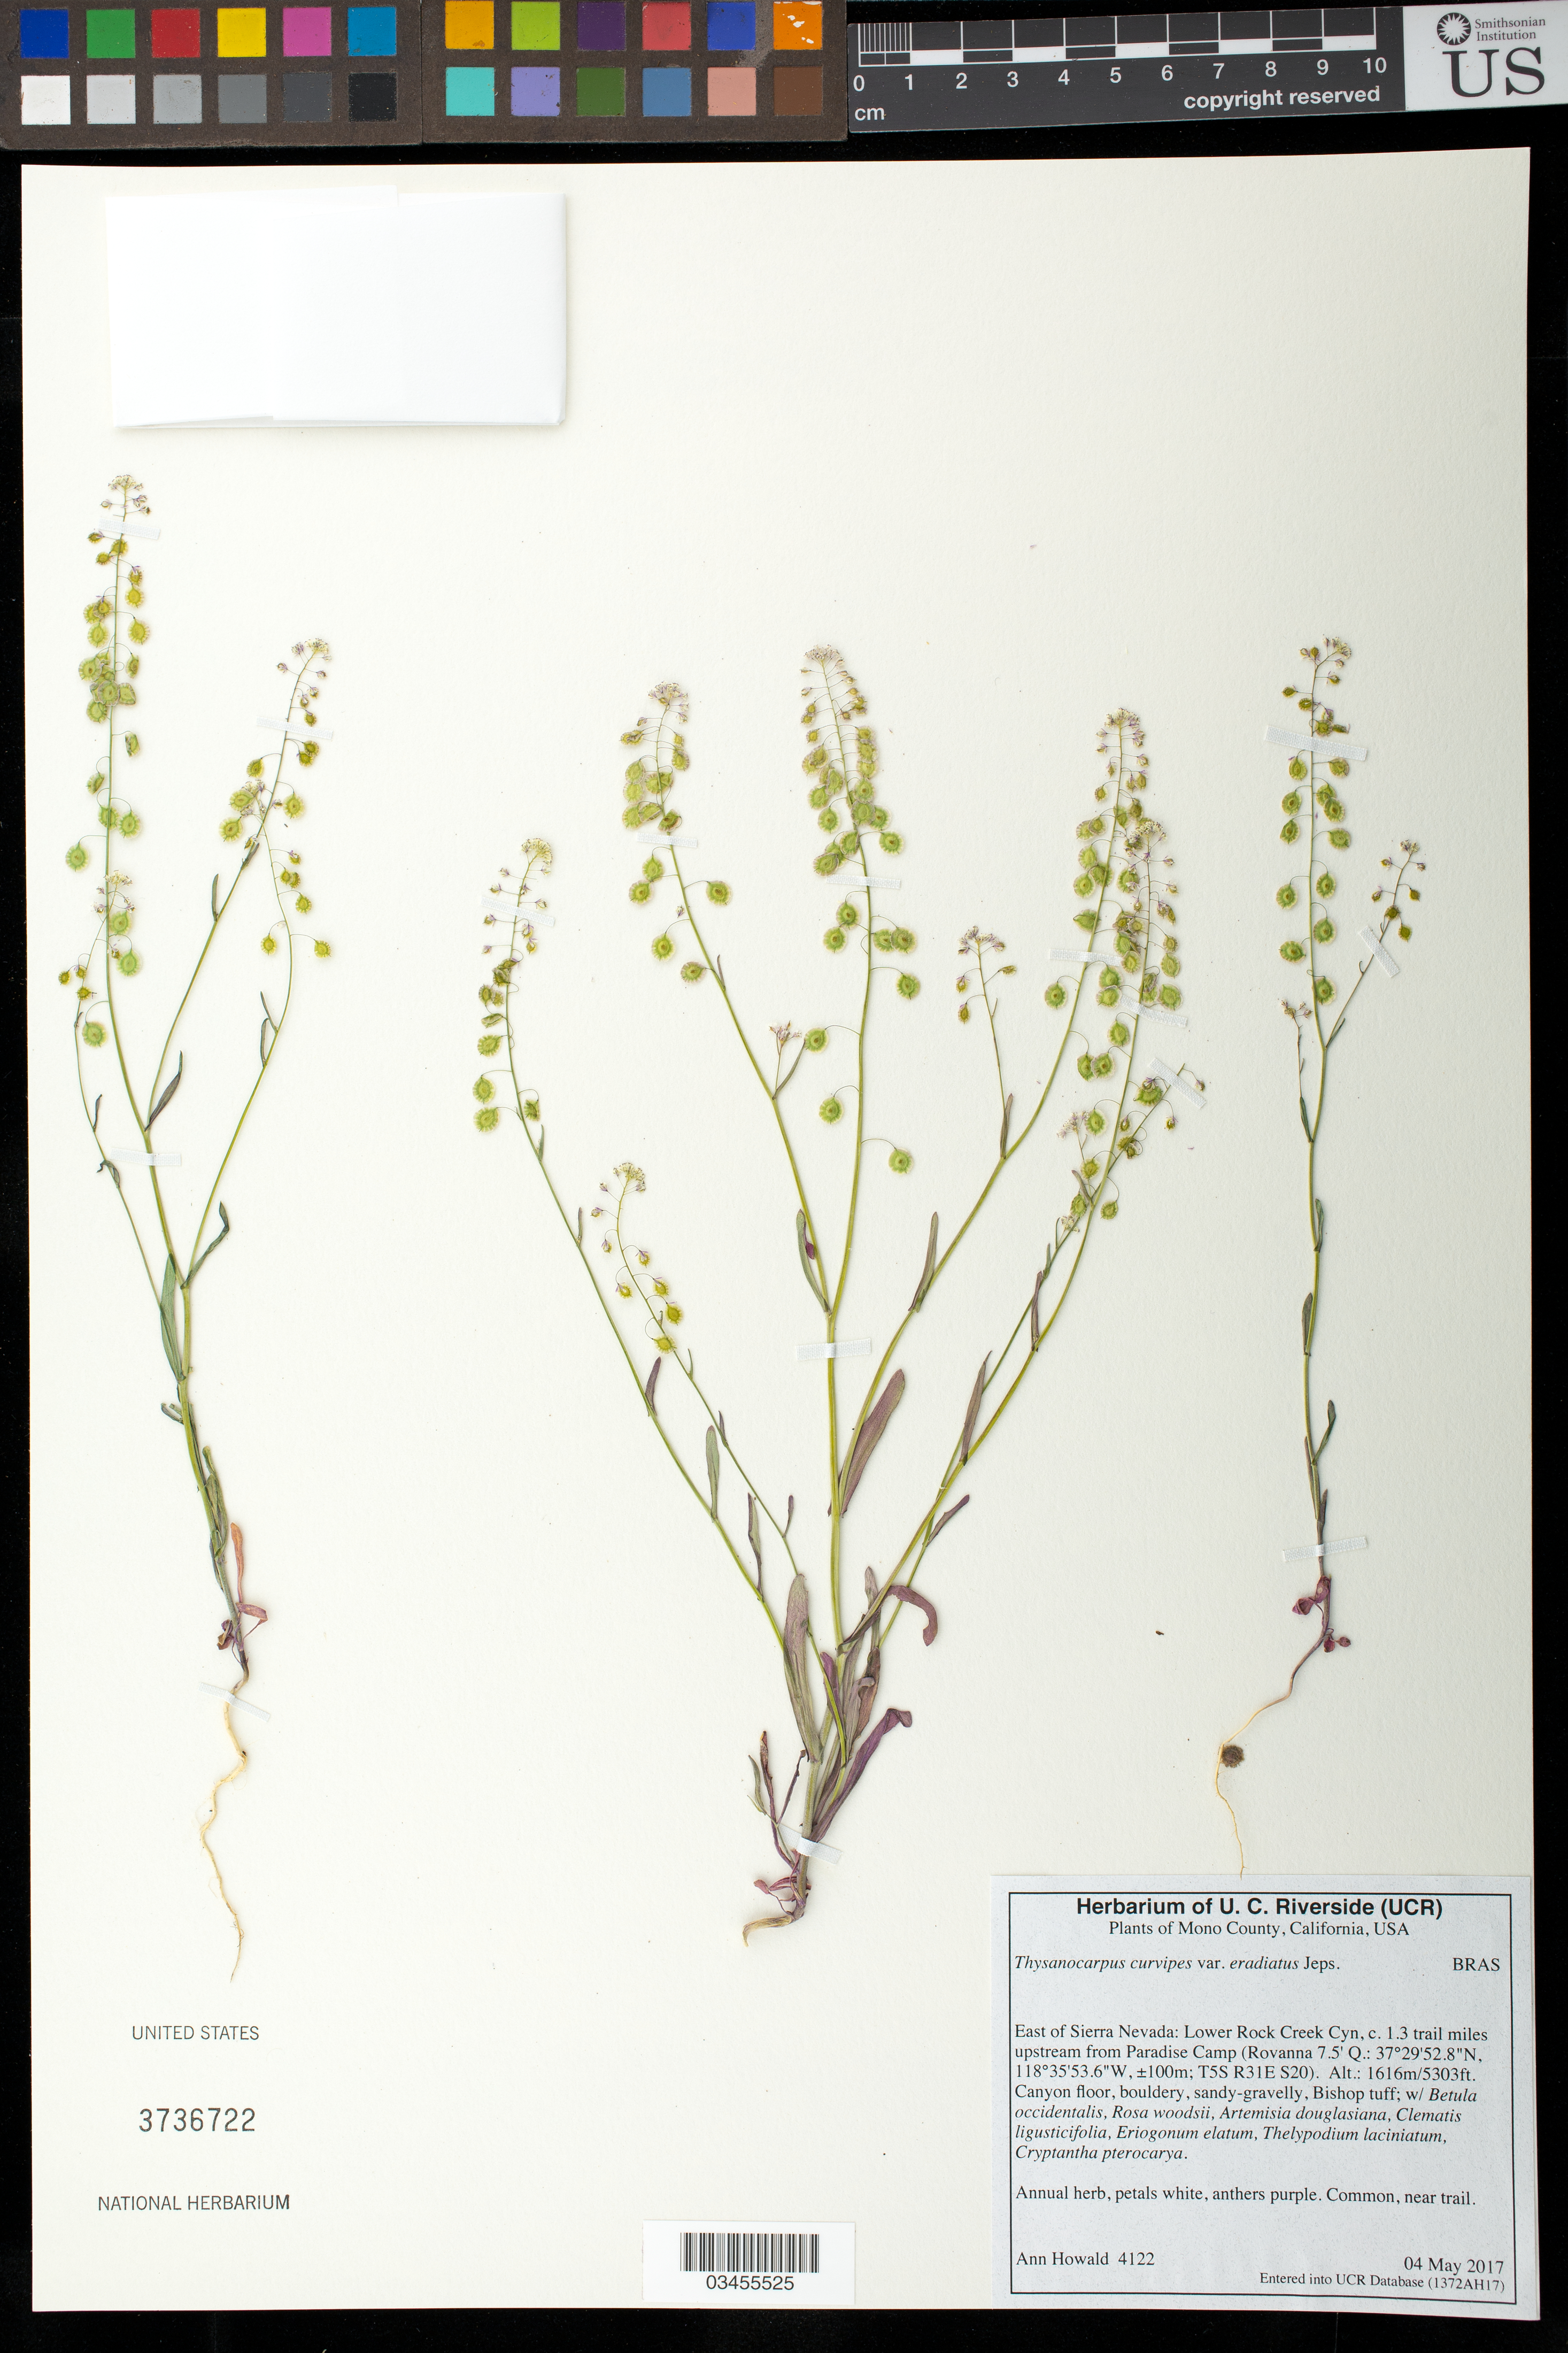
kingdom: Plantae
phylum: Tracheophyta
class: Magnoliopsida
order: Brassicales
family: Brassicaceae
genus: Thysanocarpus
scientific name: Thysanocarpus curvipes var. eradiatus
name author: Jeps.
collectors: A. Howald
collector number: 4122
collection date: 2017-05-04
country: United States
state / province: California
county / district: Mono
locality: East of Sierra Nevada: Lower Rock Creek Cyn, c. 1.3 trail mile upstream from Paradise Camp (Rovanna 7.5' Q).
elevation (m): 1616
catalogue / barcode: US 3736722